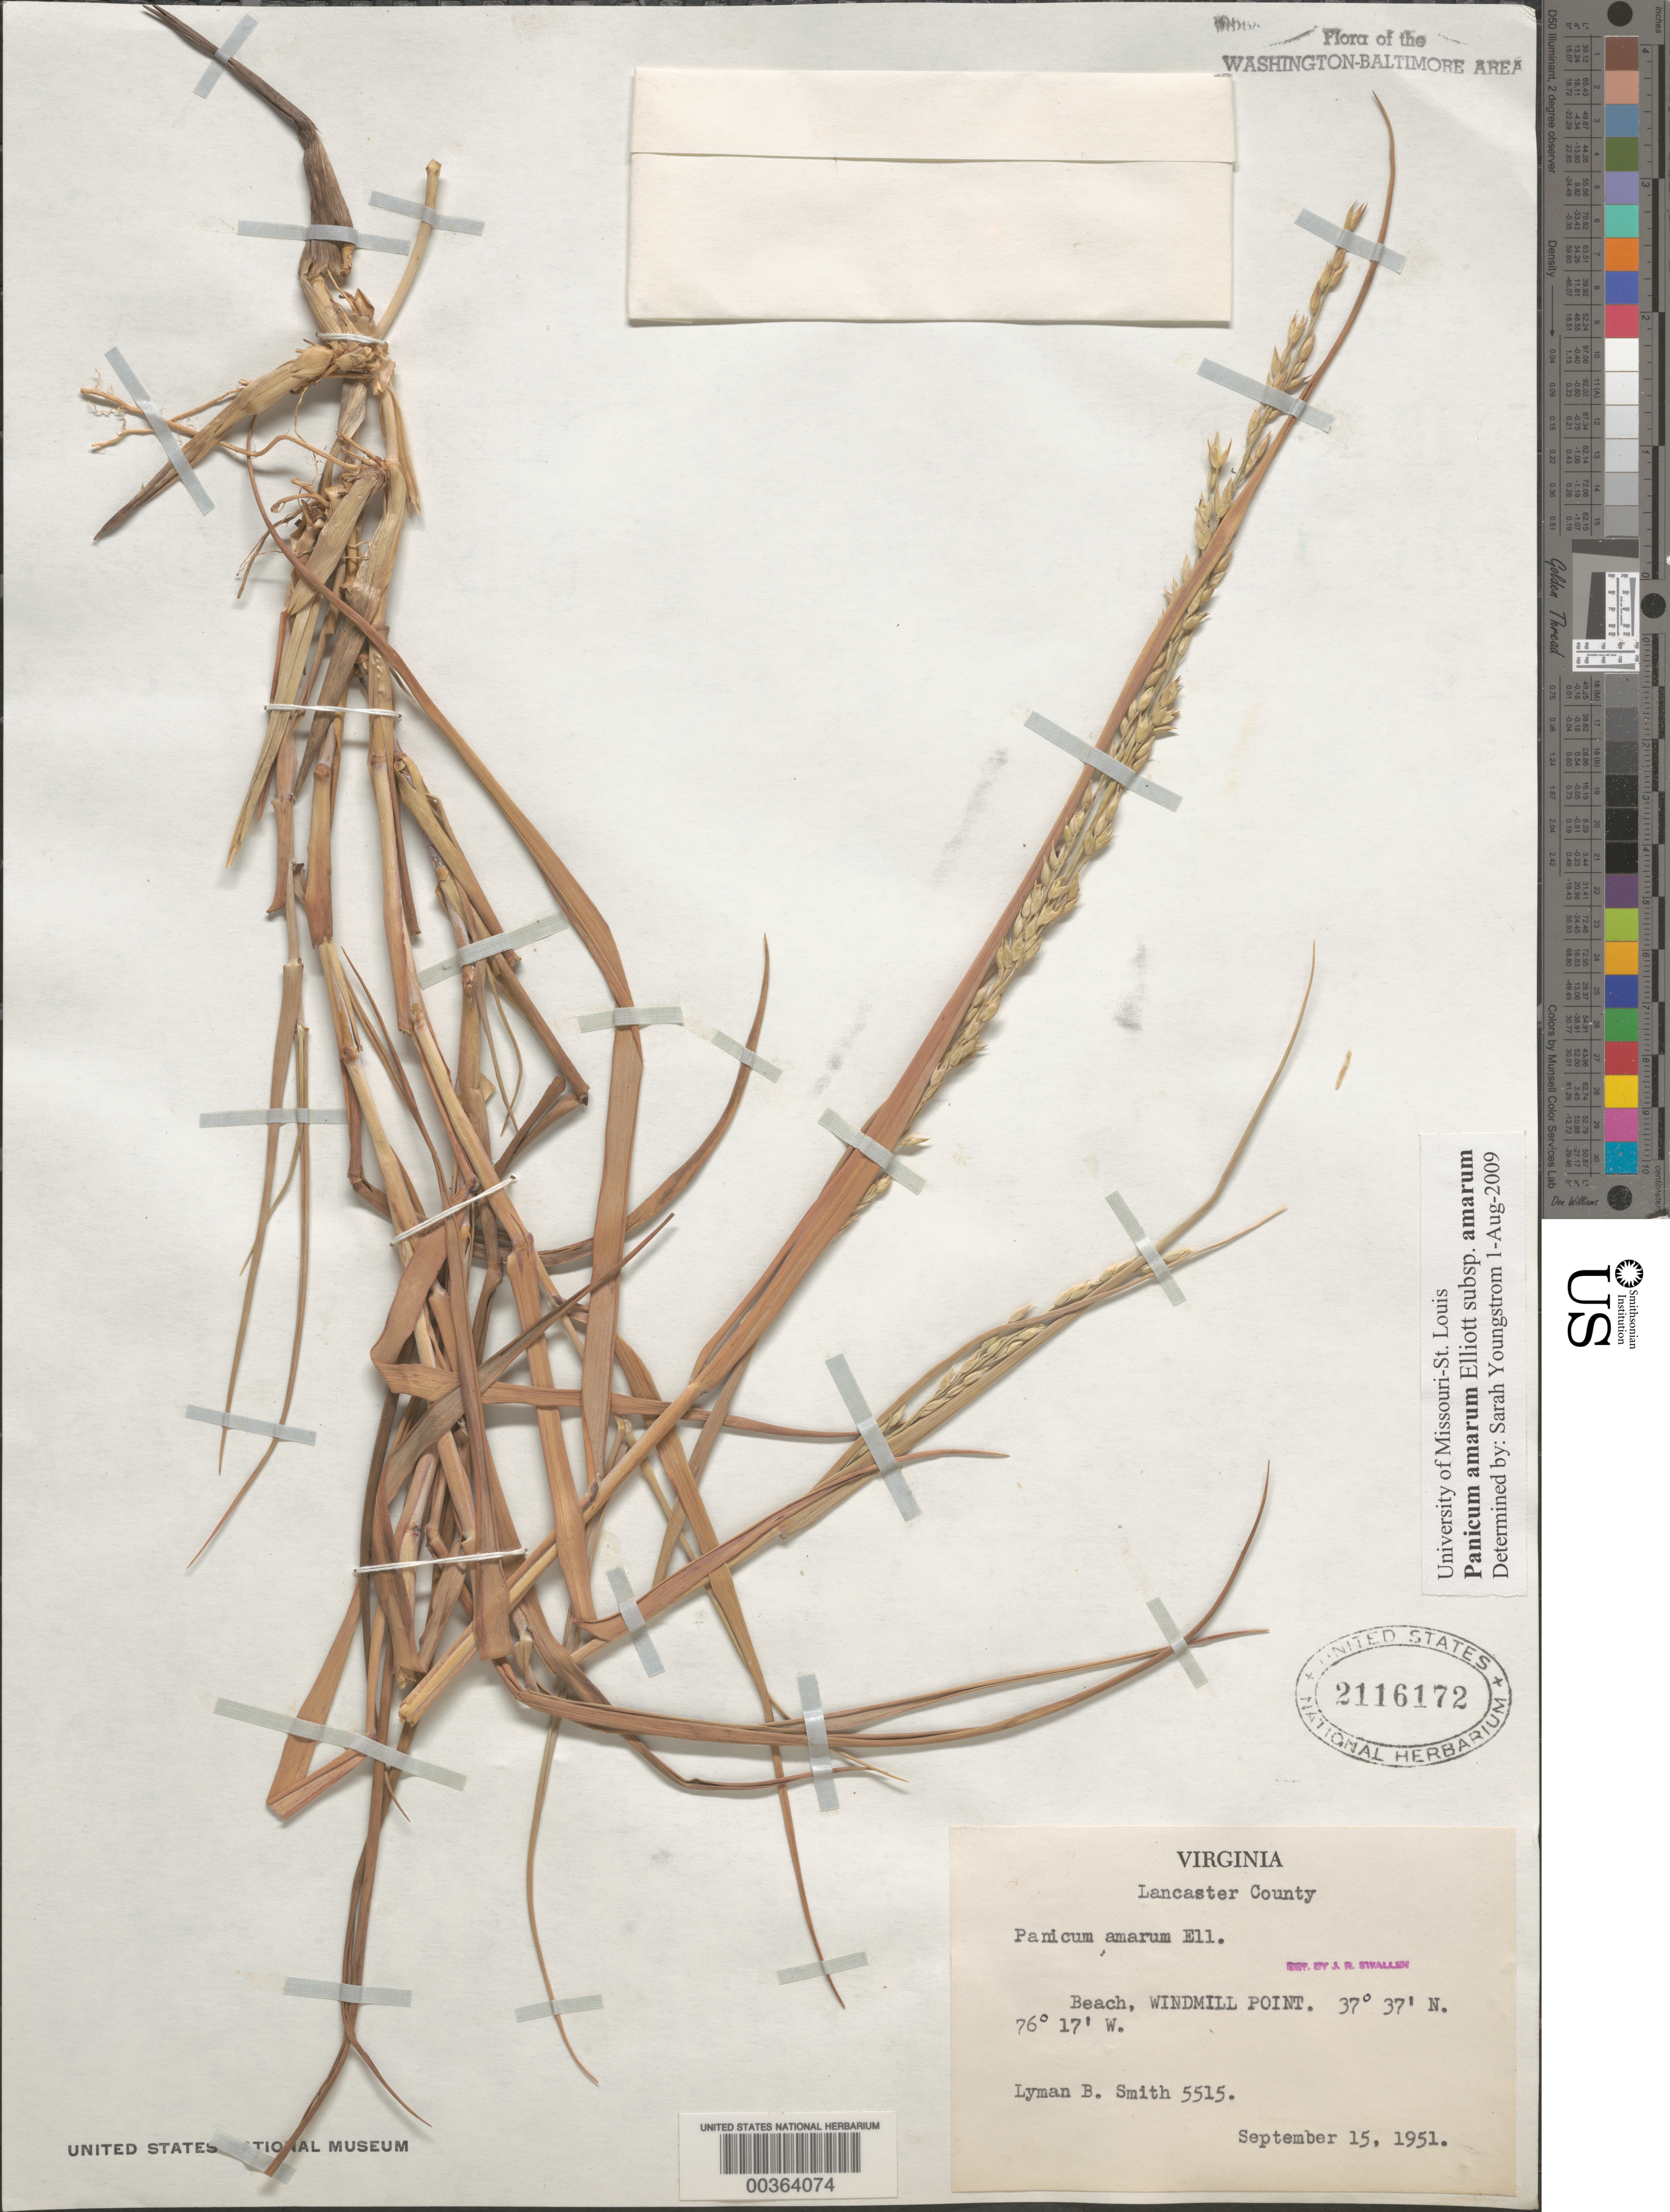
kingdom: Plantae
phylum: Tracheophyta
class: Liliopsida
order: Poales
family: Poaceae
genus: Panicum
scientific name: Panicum amarum subsp. amarum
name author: Elliott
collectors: L. Smith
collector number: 5515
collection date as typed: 15 Sep 1951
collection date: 1951-09-15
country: United States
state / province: Virginia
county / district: Lancaster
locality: Wildmill Point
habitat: Beach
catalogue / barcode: US 2116172